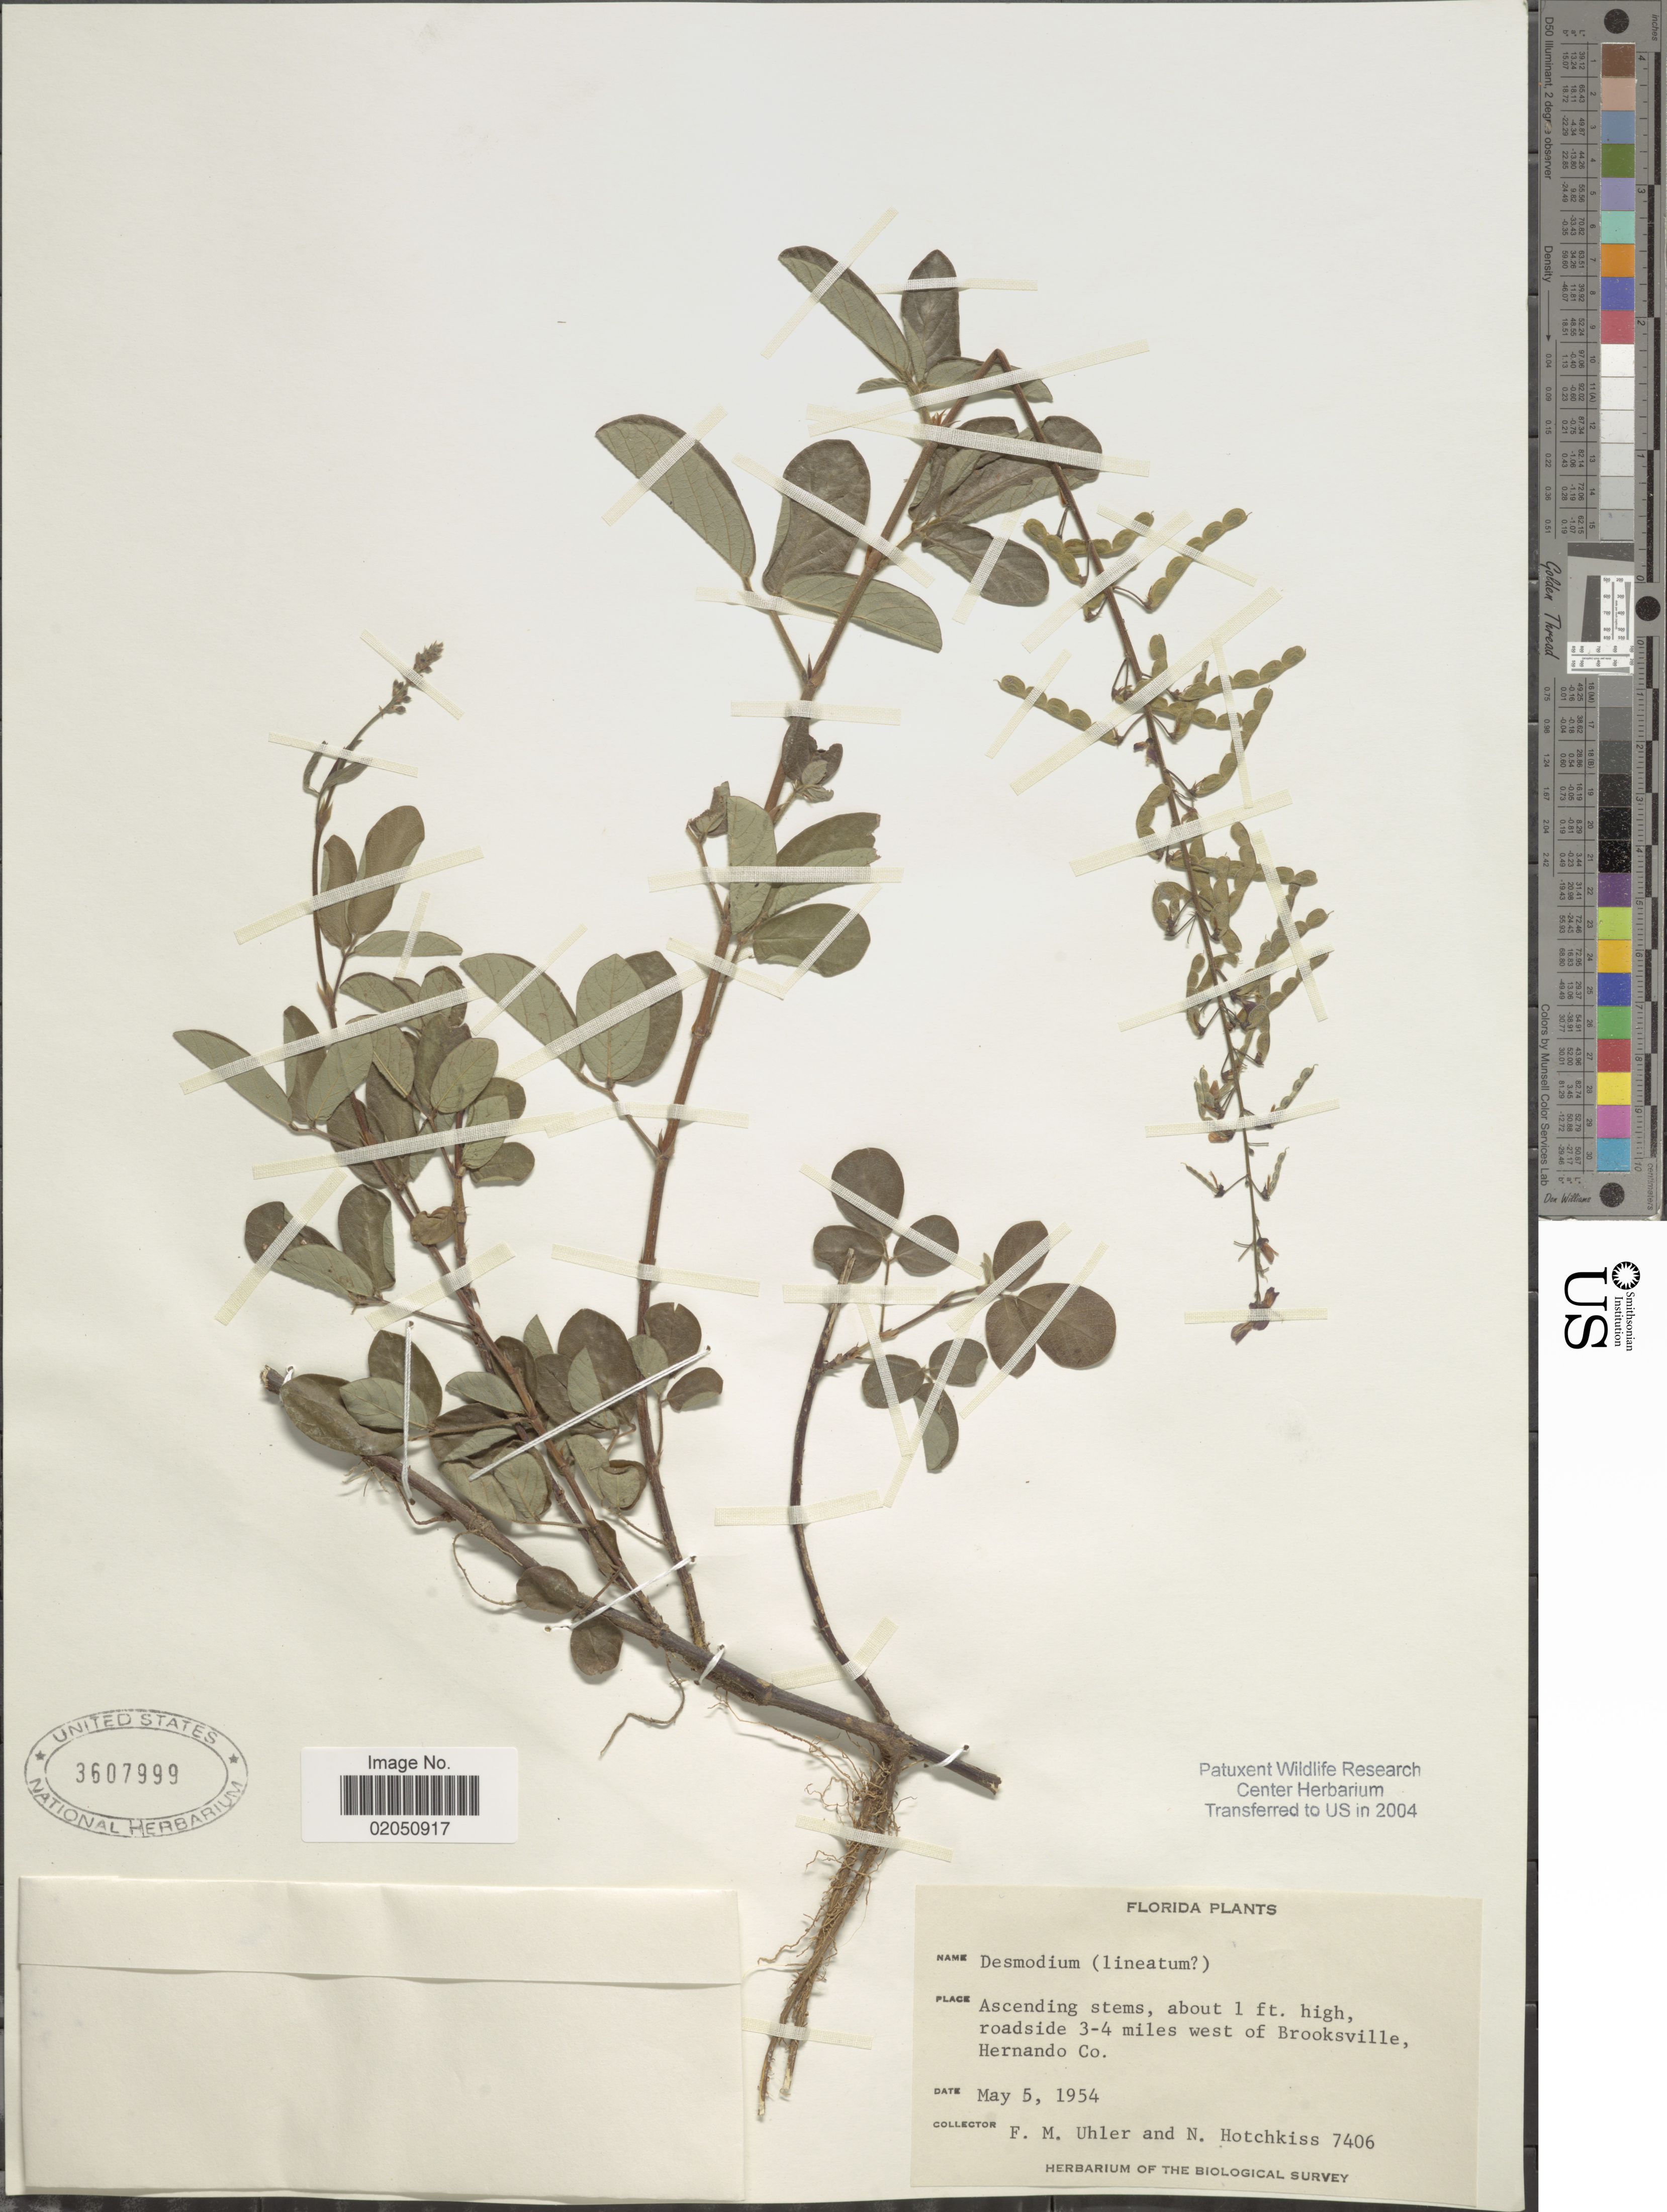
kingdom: Plantae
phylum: Tracheophyta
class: Magnoliopsida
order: Fabales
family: Fabaceae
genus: Desmodium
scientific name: Desmodium lineatum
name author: DC.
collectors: F. M. Uhler & N. Hotchkiss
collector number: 7406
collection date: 1954-05-05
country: United States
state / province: Florida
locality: Roadsides 3-4 miles west of Brooksville, Hernando Co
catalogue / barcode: US 3607999